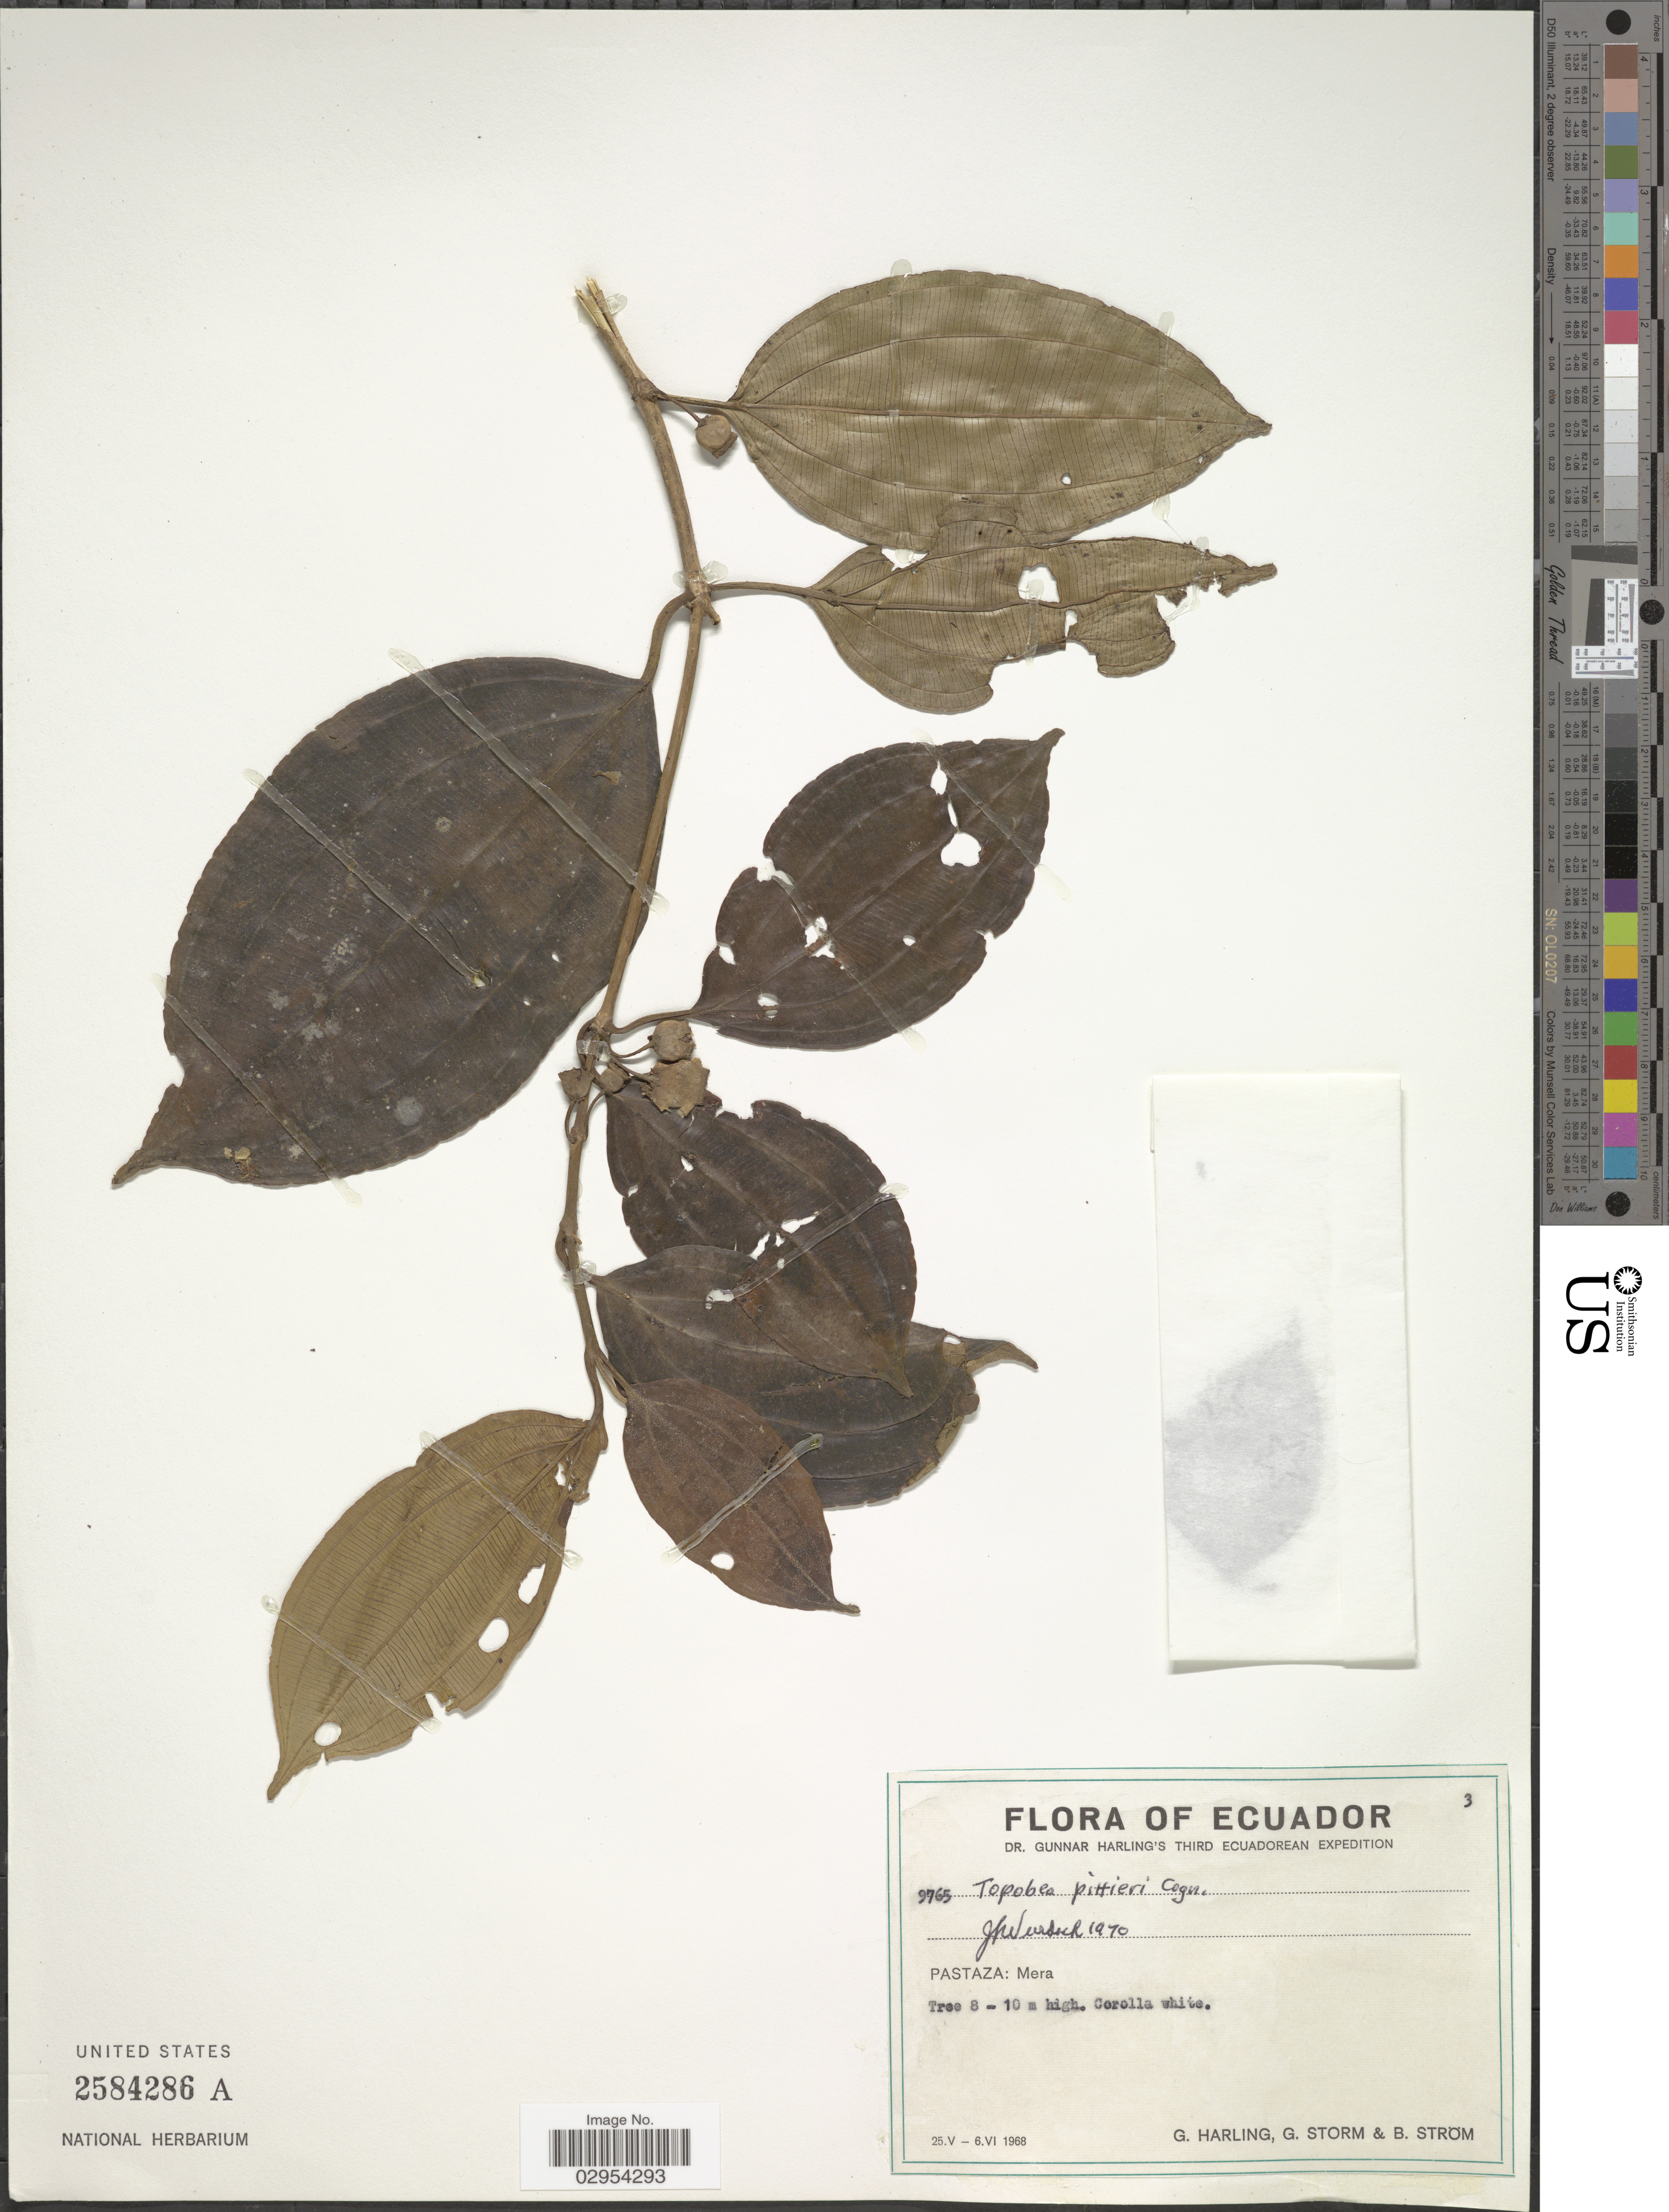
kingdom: Plantae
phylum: Tracheophyta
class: Magnoliopsida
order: Myrtales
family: Melastomataceae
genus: Topobea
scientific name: Topobea pittieri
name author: Cogn.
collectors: G. Harling, G. Storm & B. Ström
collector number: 9765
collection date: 1968-05-25/1968-06-06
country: Ecuador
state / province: Pastaza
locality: Mera.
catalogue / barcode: US 2584286A